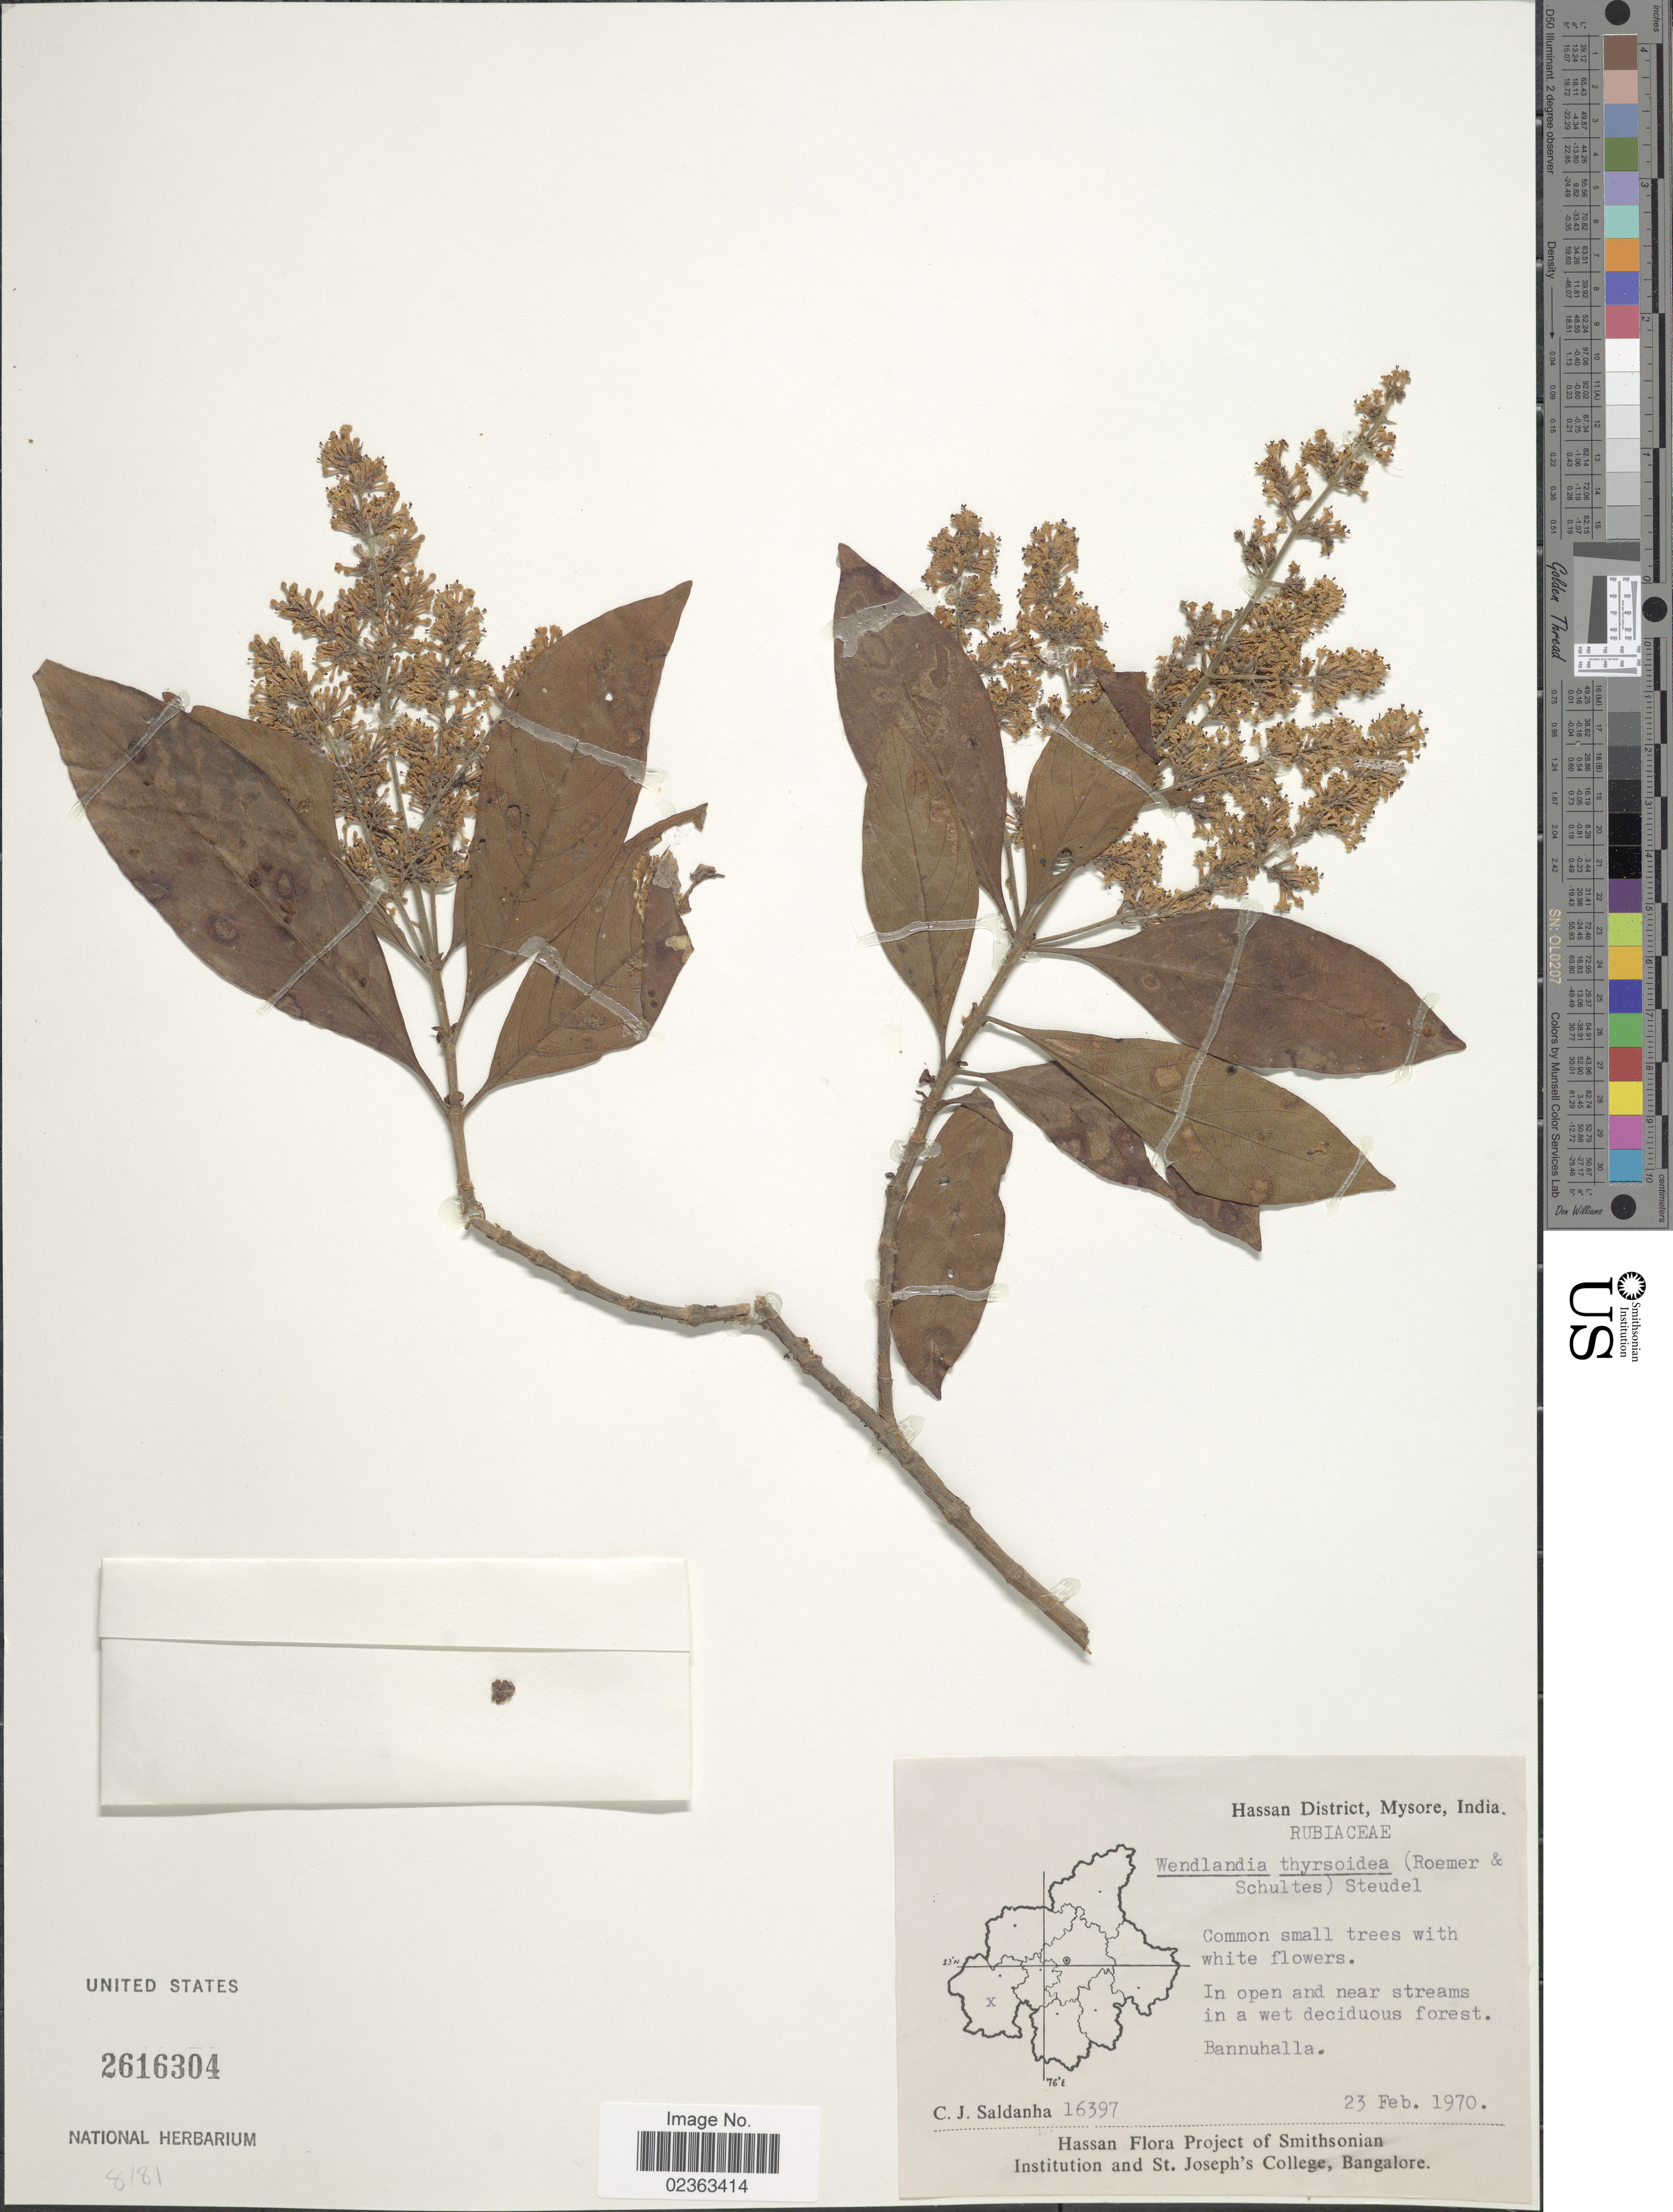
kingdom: Plantae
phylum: Tracheophyta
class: Magnoliopsida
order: Gentianales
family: Rubiaceae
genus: Wendlandia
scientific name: Wendlandia thyrsoidea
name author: (Roth) Steud.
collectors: C. J. Saldanha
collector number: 16397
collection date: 1970-02-23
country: India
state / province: Karnataka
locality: Hassan District, Mysore, in open and near streams, Bannuhalla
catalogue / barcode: US 2616304